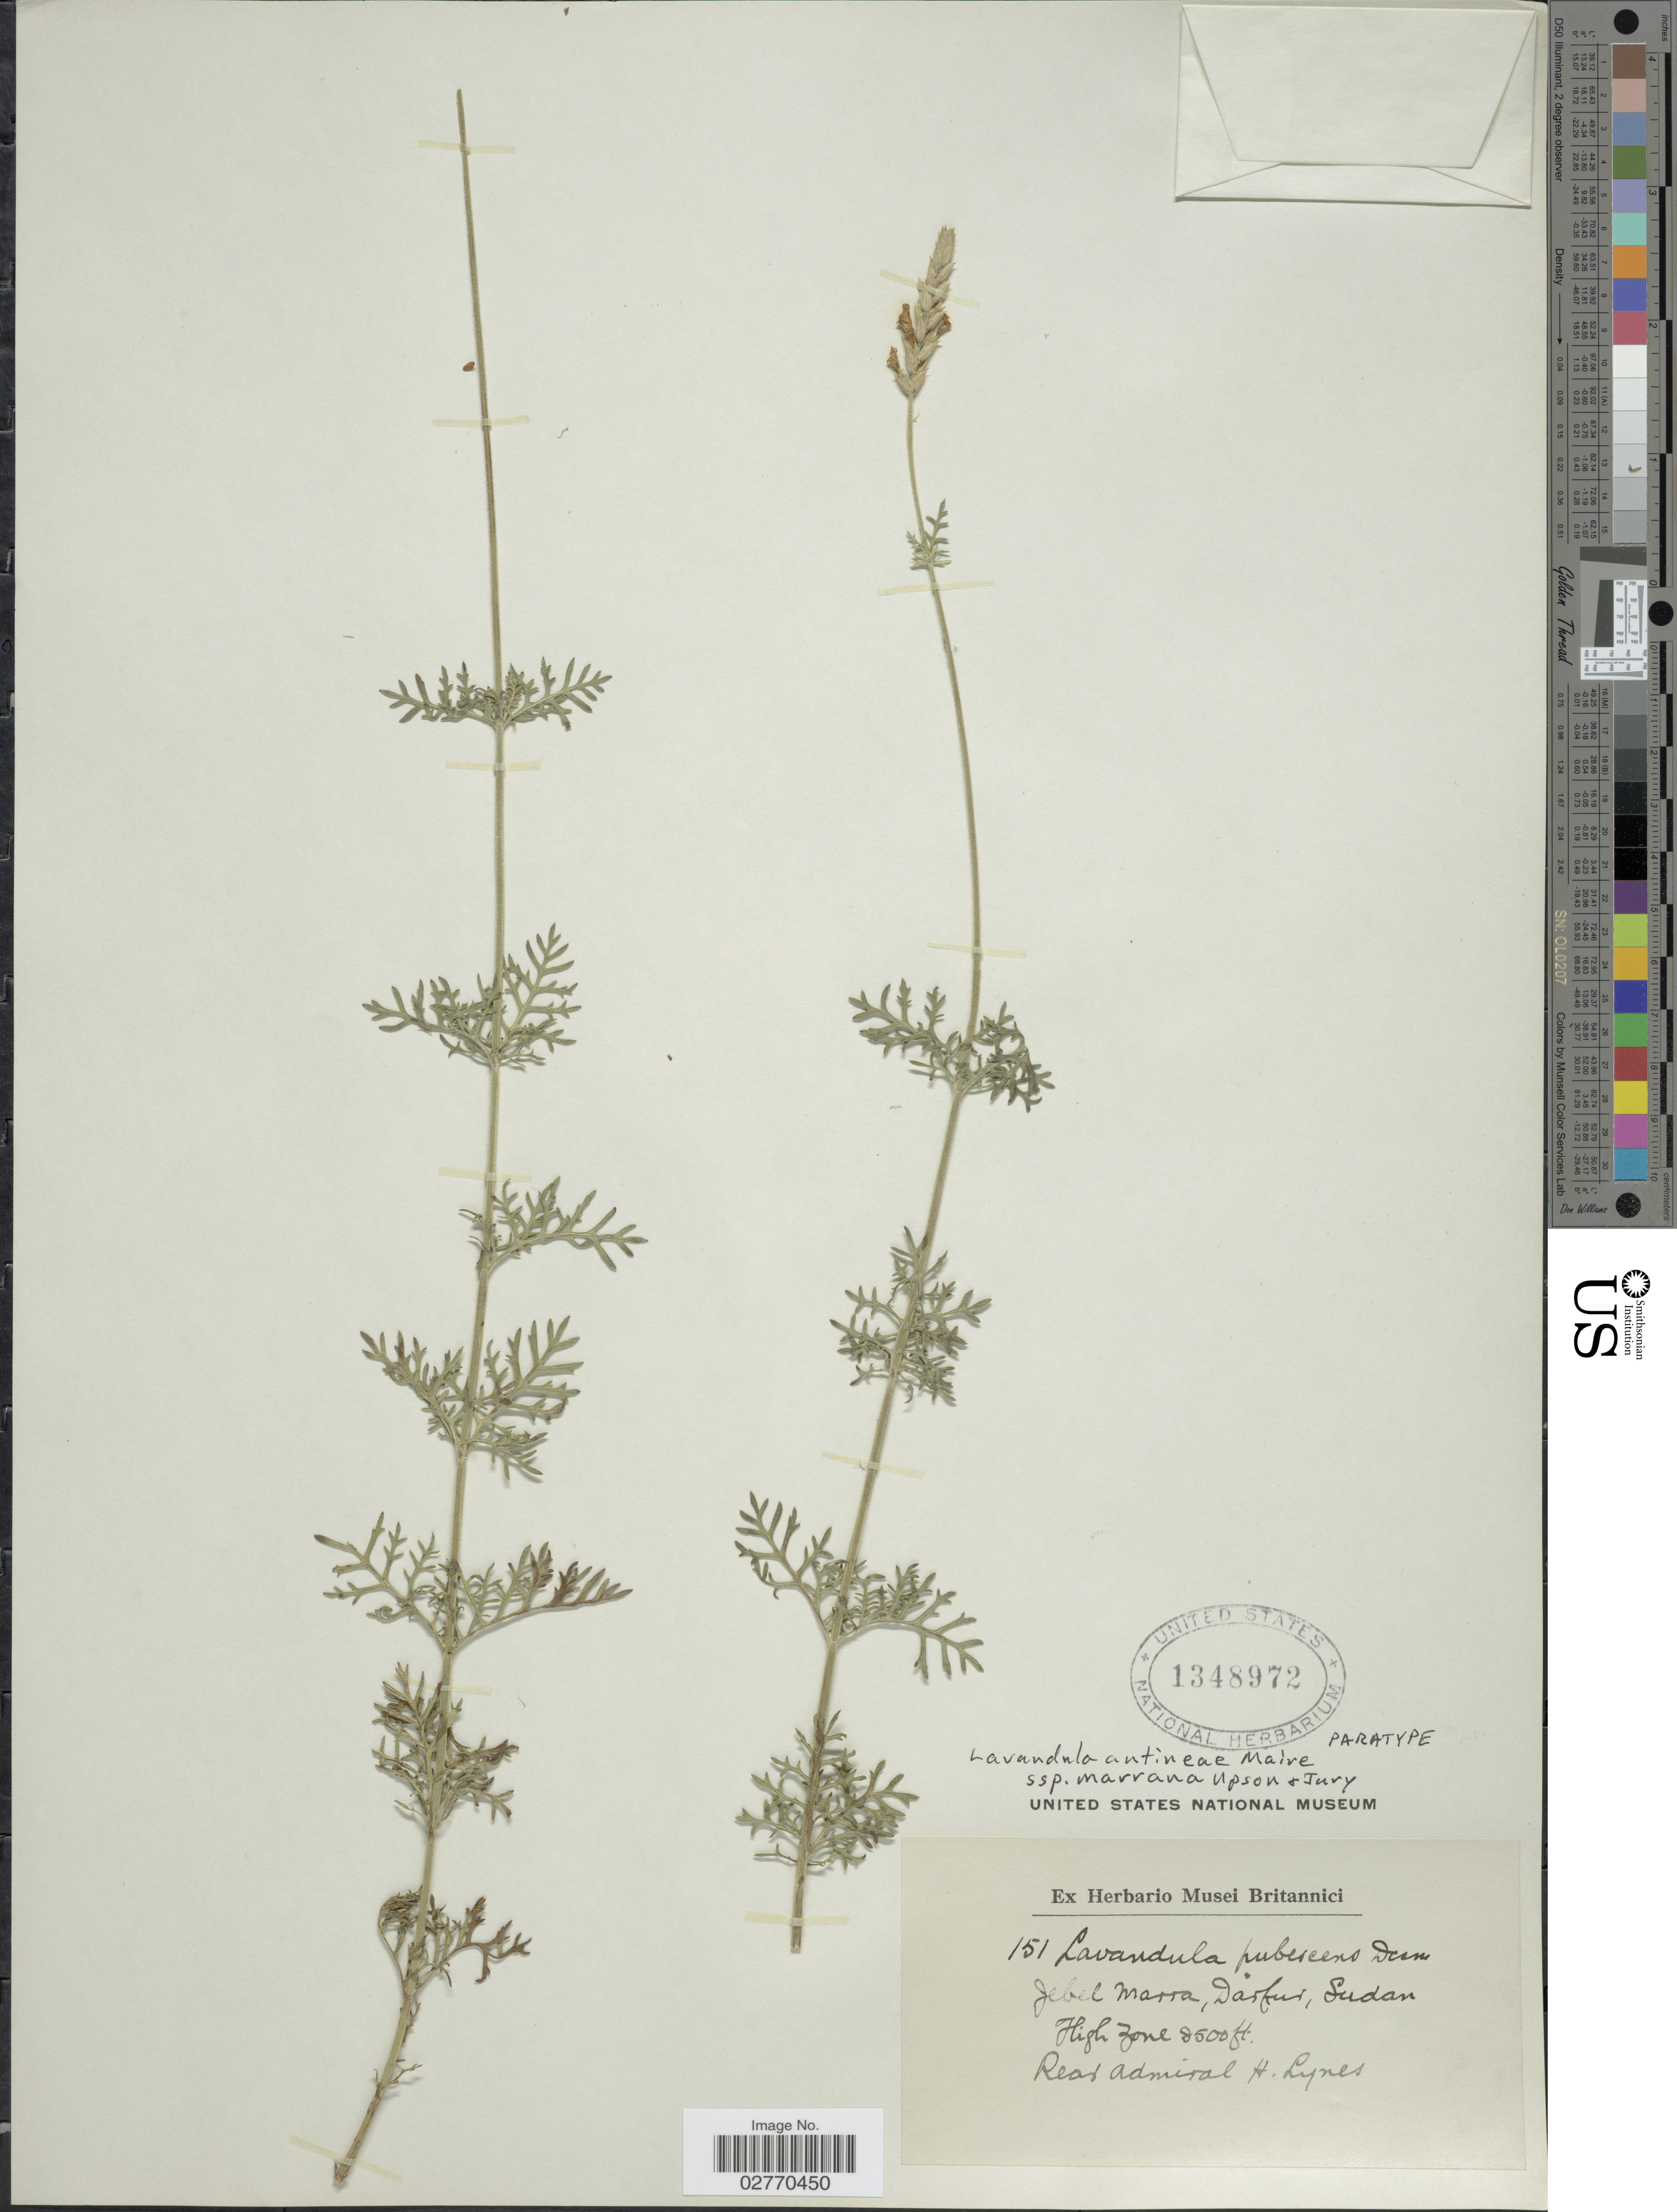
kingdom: Plantae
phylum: Tracheophyta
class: Magnoliopsida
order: Lamiales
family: Lamiaceae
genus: Lavandula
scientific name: Lavandula antineae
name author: Maire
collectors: H. Lynes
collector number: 151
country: Sudan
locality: Jebel Marra, Darfur, High Zone.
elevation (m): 2591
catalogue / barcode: US 1348972